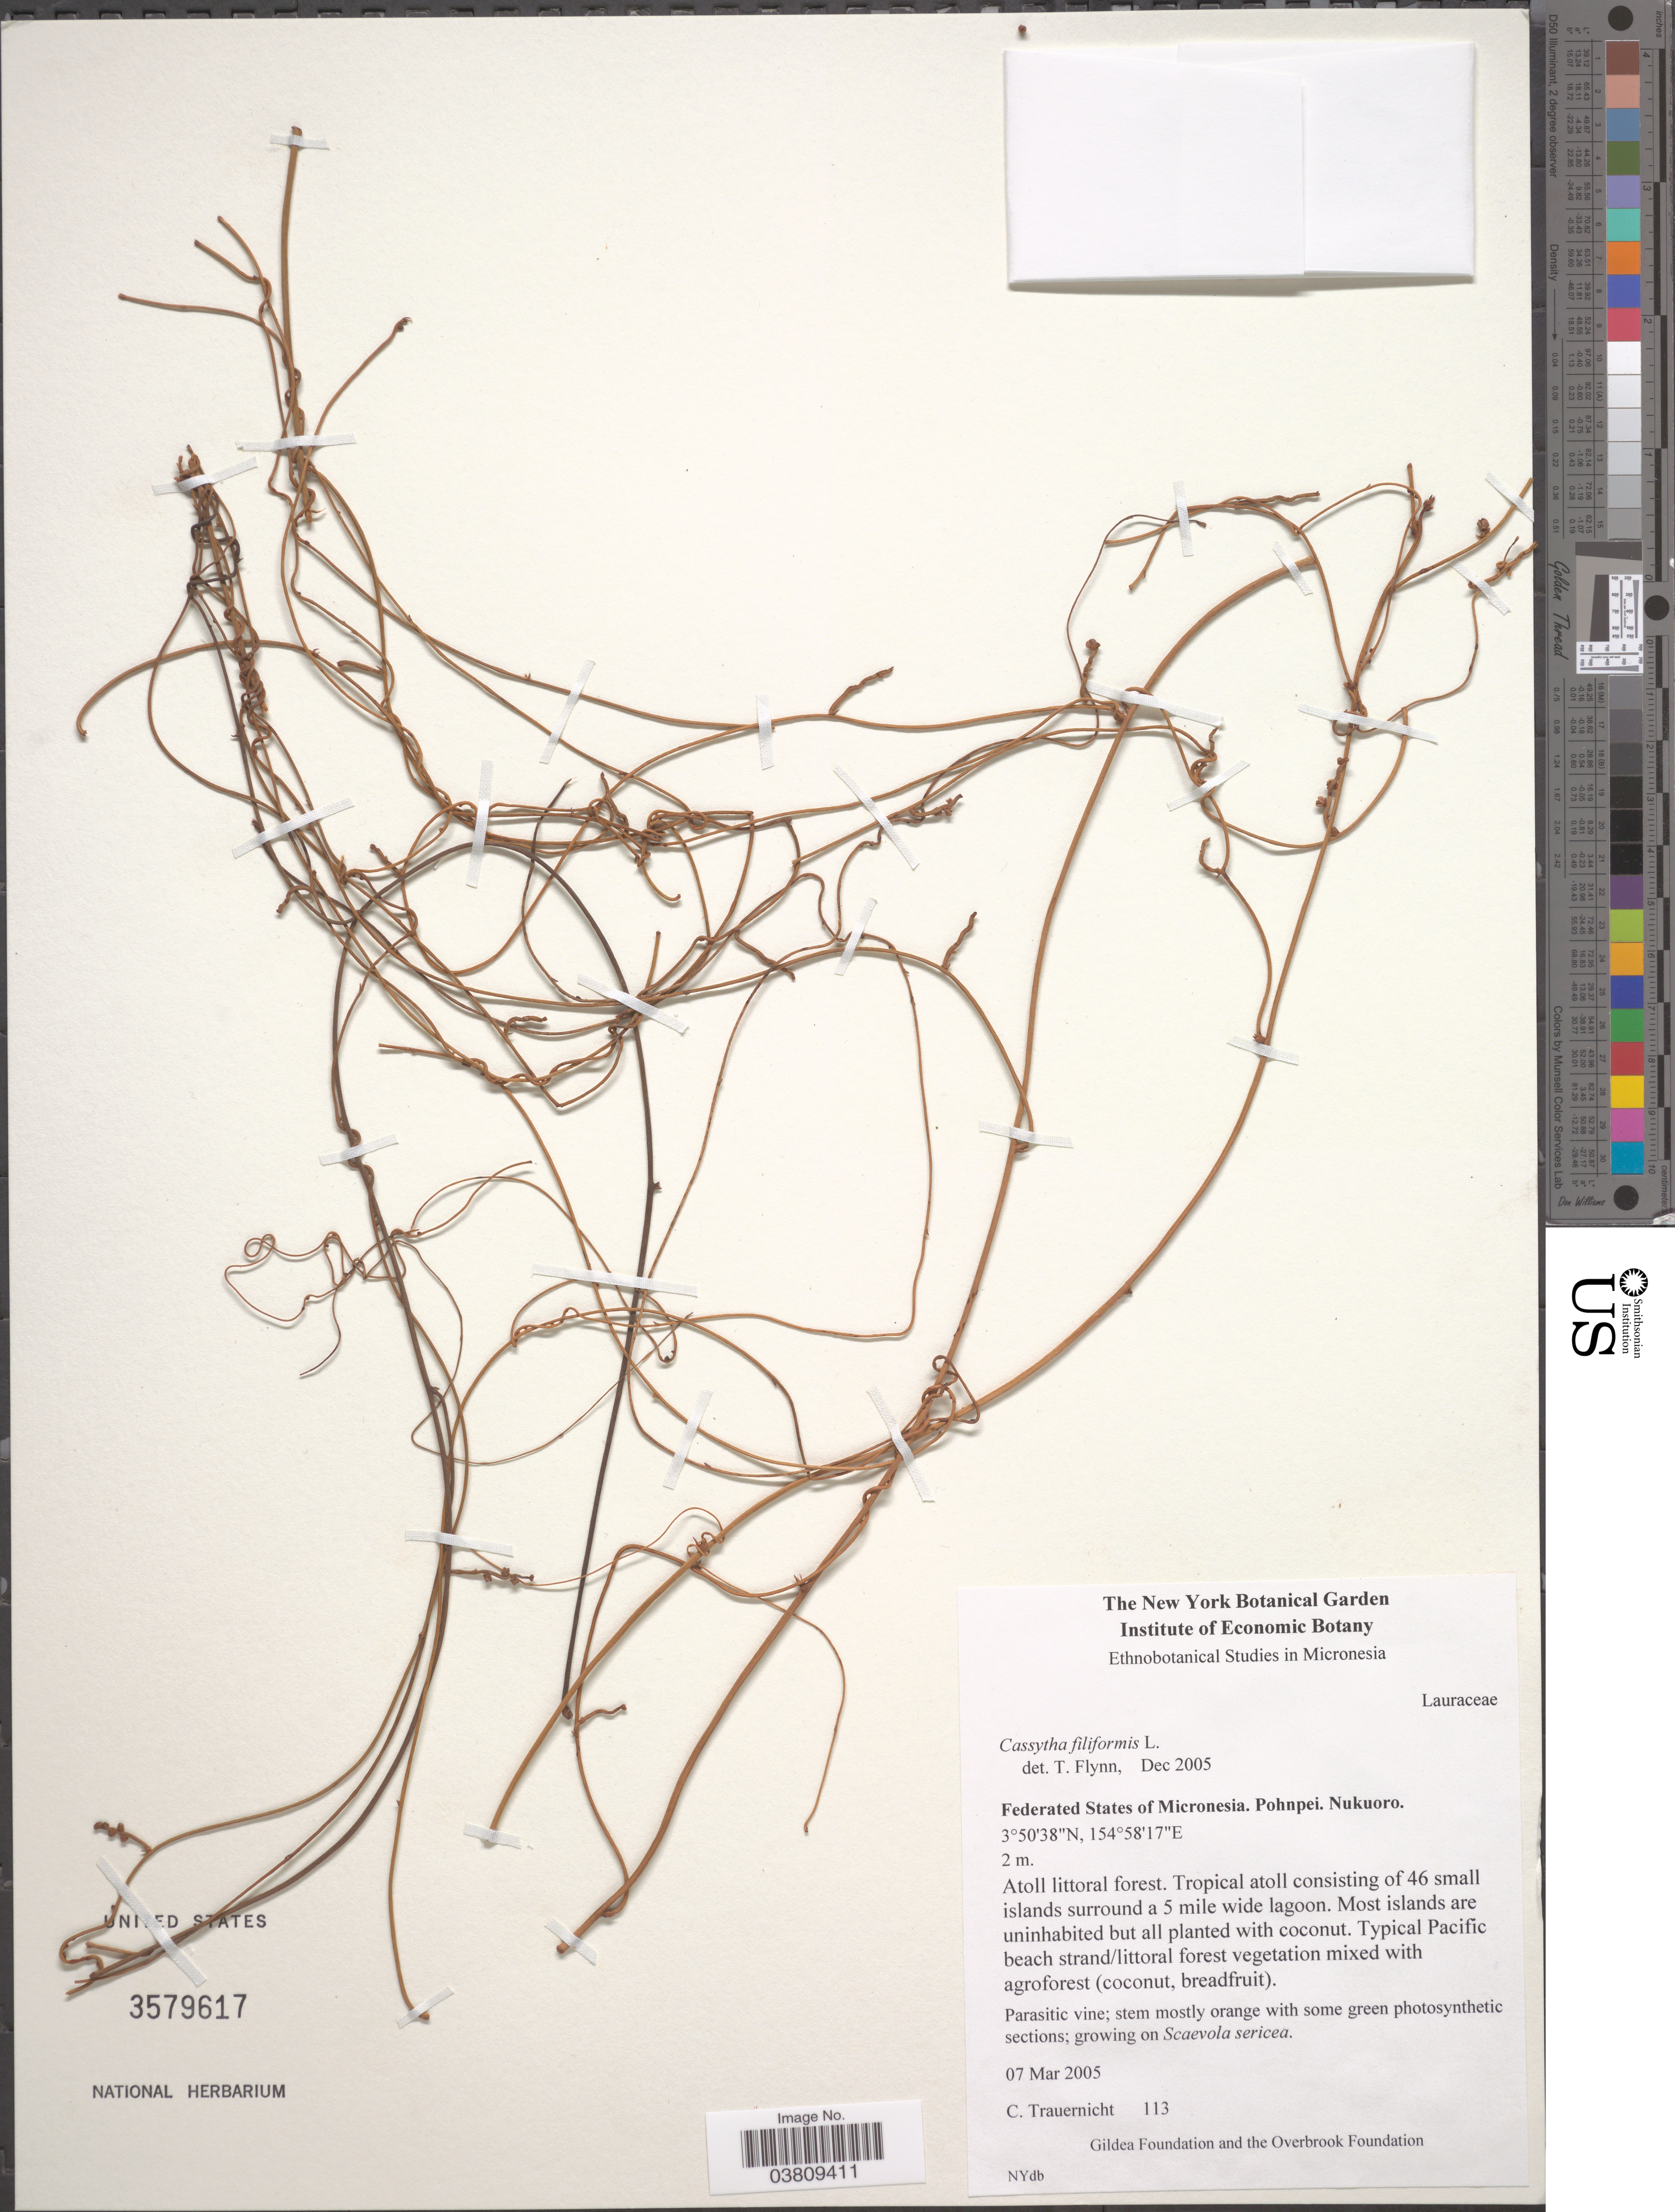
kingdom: Plantae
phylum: Tracheophyta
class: Magnoliopsida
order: Laurales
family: Lauraceae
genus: Cassytha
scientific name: Cassytha filiformis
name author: L.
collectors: C. Trauernicht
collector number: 113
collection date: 2005-03-07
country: Micronesia, Federated States of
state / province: Pohnpei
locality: Federated States of Micronesia. Nukuoro. Atoll littoral forest. Tropical atoll consisting of 46 small islands surround a 5 mile wide lagoon.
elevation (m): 2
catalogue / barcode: US 3579617